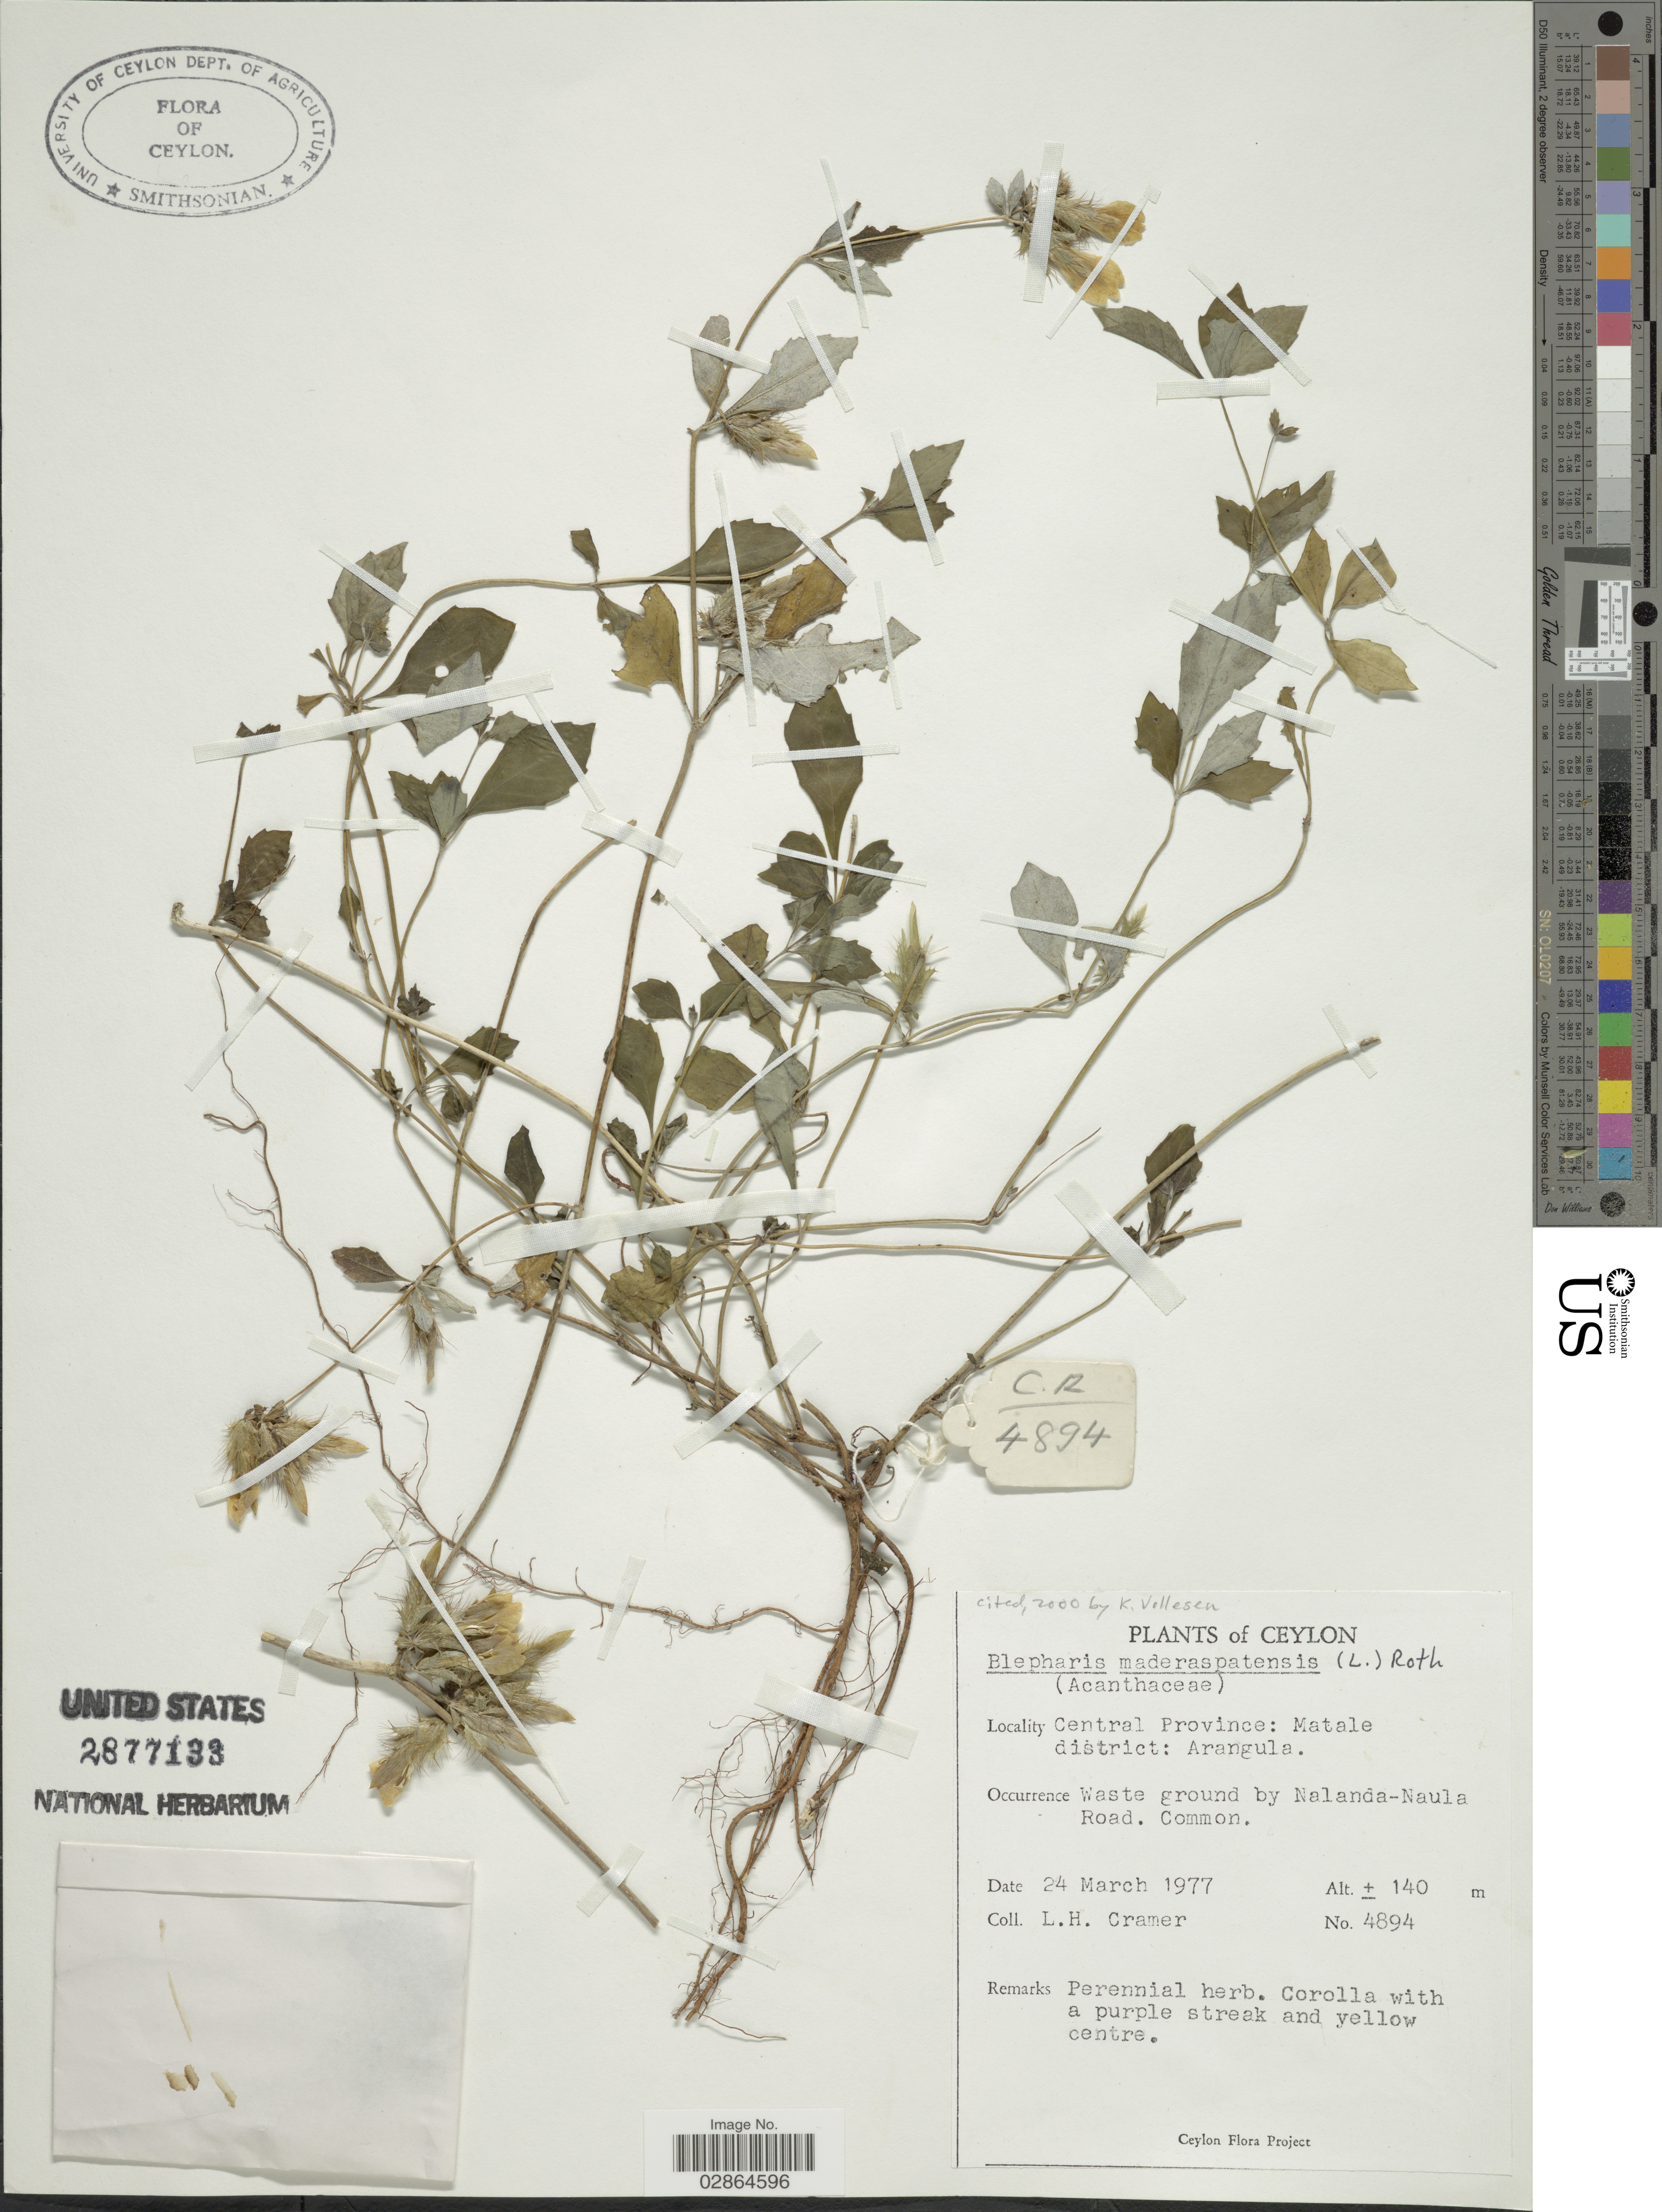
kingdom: Plantae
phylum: Tracheophyta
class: Magnoliopsida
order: Lamiales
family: Acanthaceae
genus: Blepharis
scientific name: Blepharis maderaspatensis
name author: (L.) B. Heyne ex Roth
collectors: L. H. Cramer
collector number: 4894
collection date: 1977-03-24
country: Sri Lanka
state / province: Central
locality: Ceylon, Central Province: Matale district: Arangula. Waste ground by Nalanda-Naula Road.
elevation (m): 140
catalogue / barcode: US 2877138